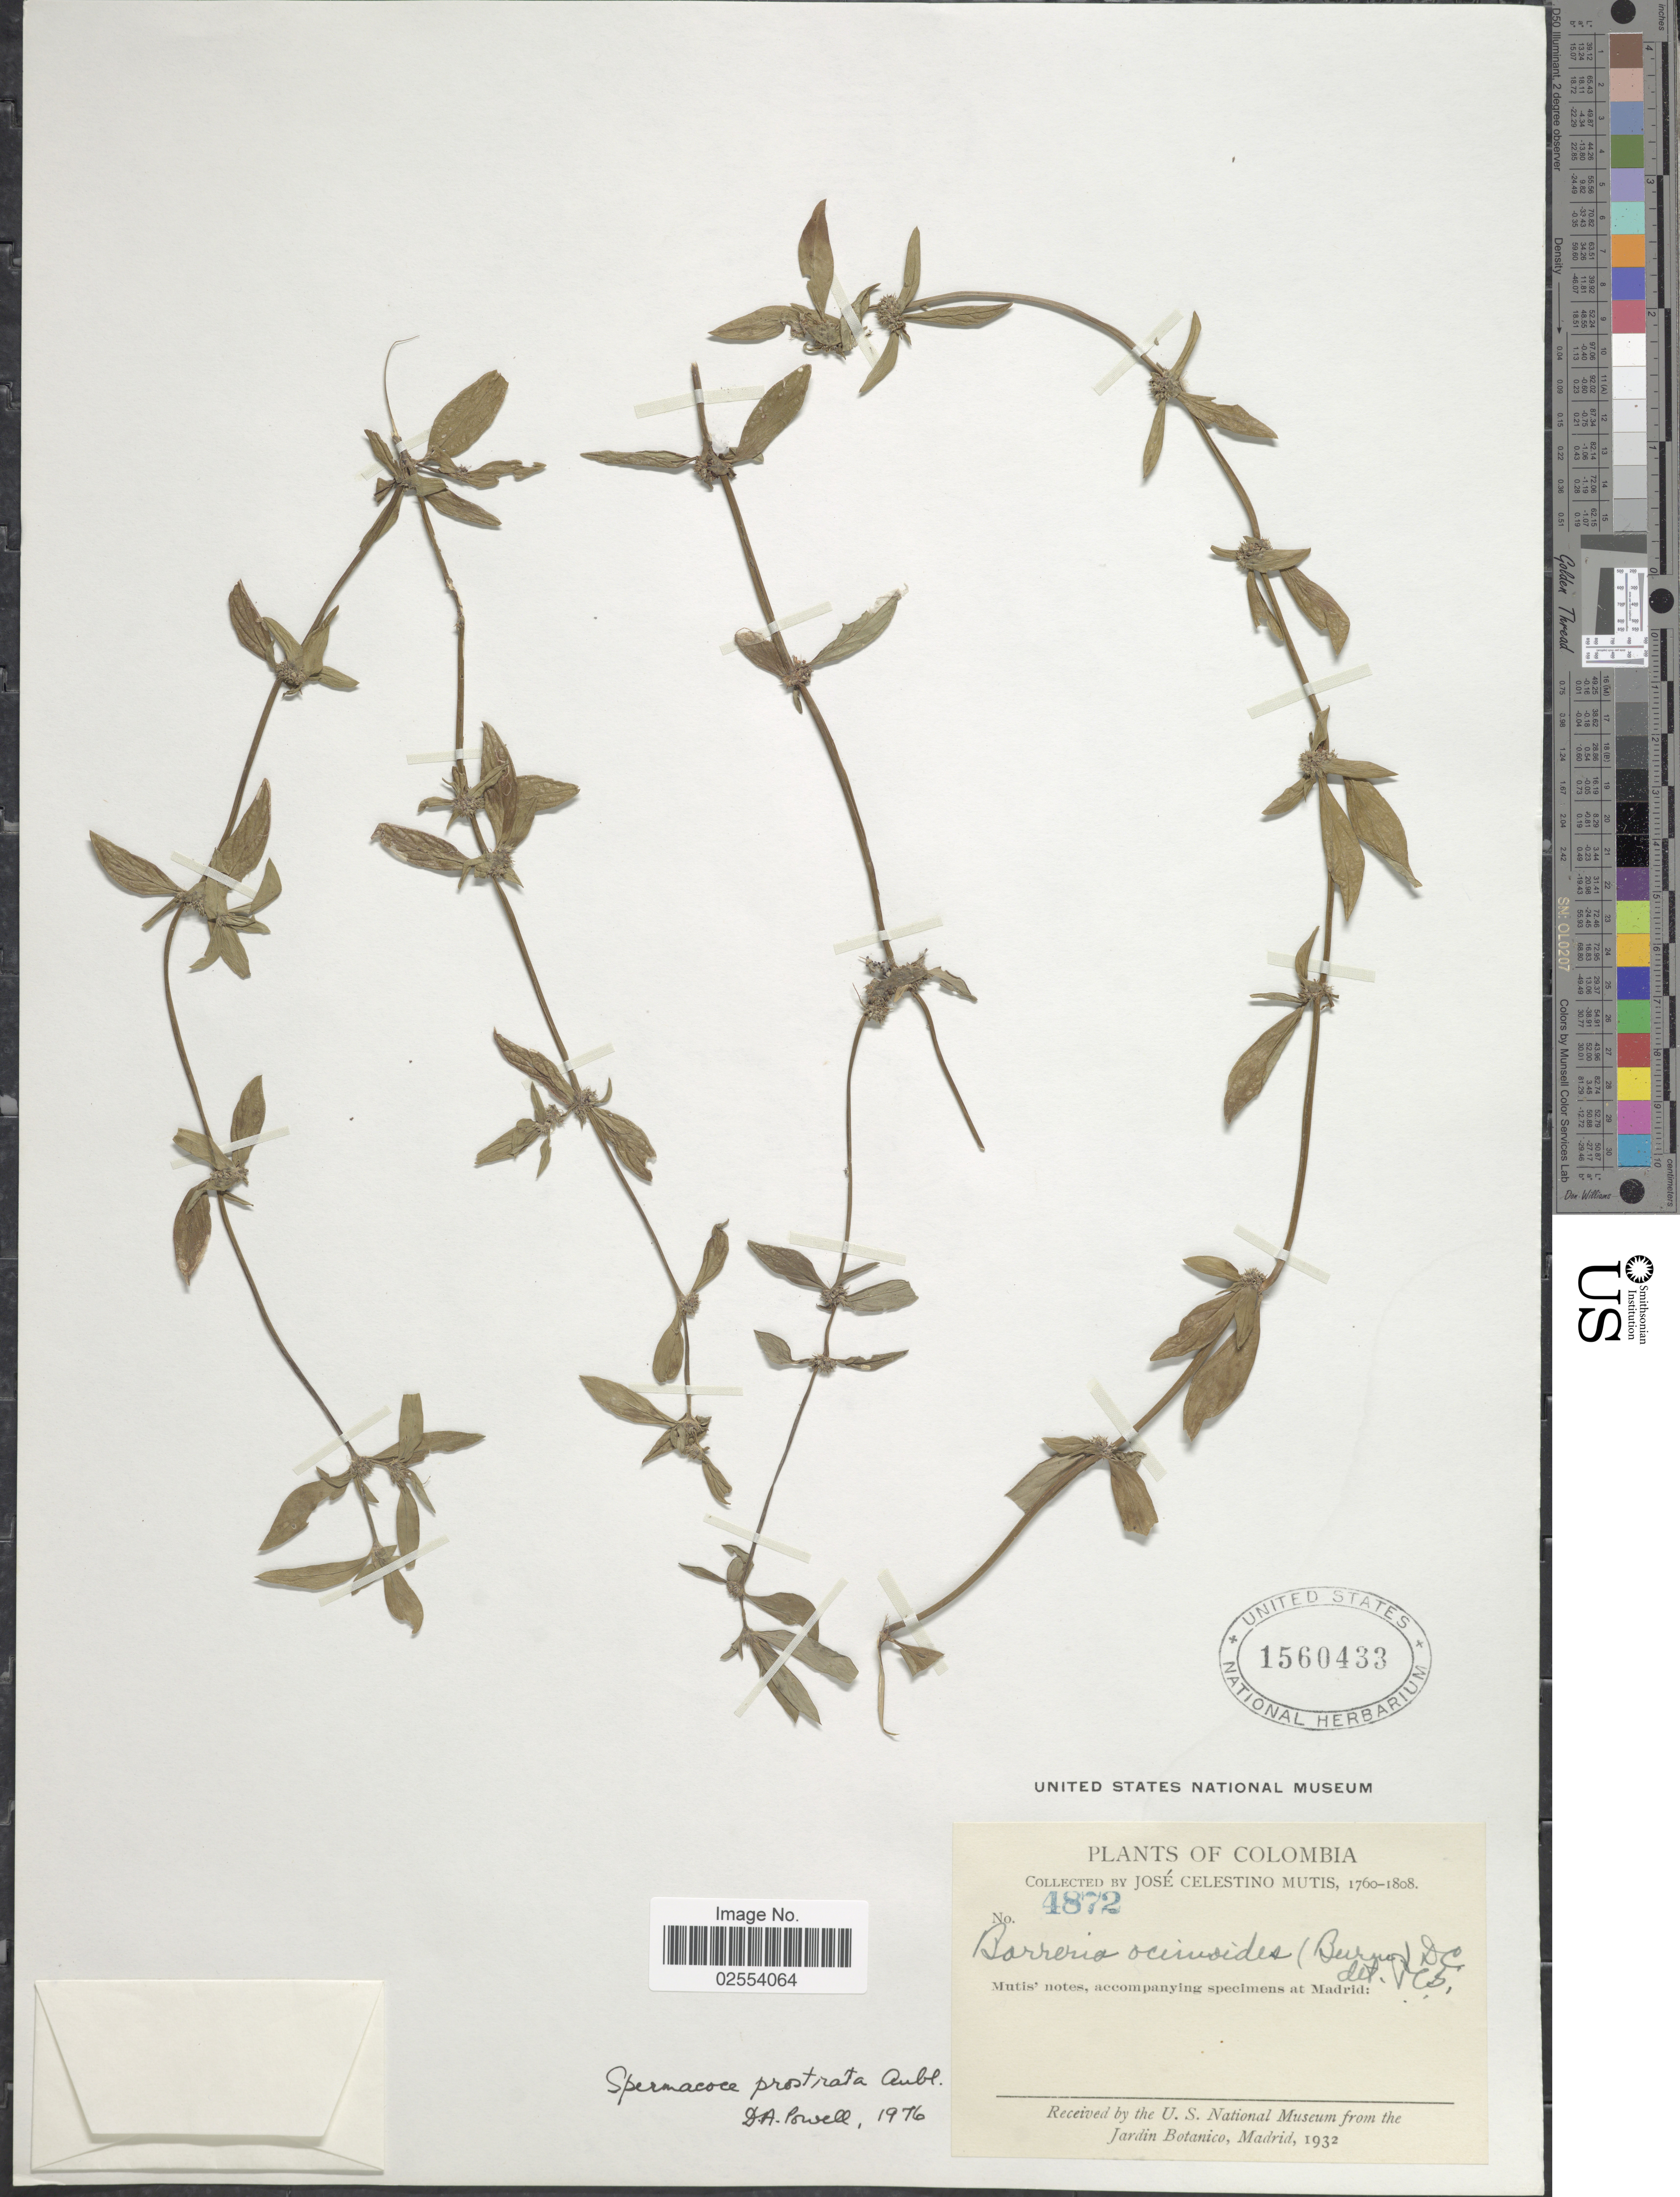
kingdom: Plantae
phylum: Tracheophyta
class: Magnoliopsida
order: Gentianales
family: Rubiaceae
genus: Spermacoce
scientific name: Spermacoce prostrata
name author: Aubl.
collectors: J. C. B. Mutis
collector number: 4872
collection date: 1760/1808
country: Colombia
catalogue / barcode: US 1560433